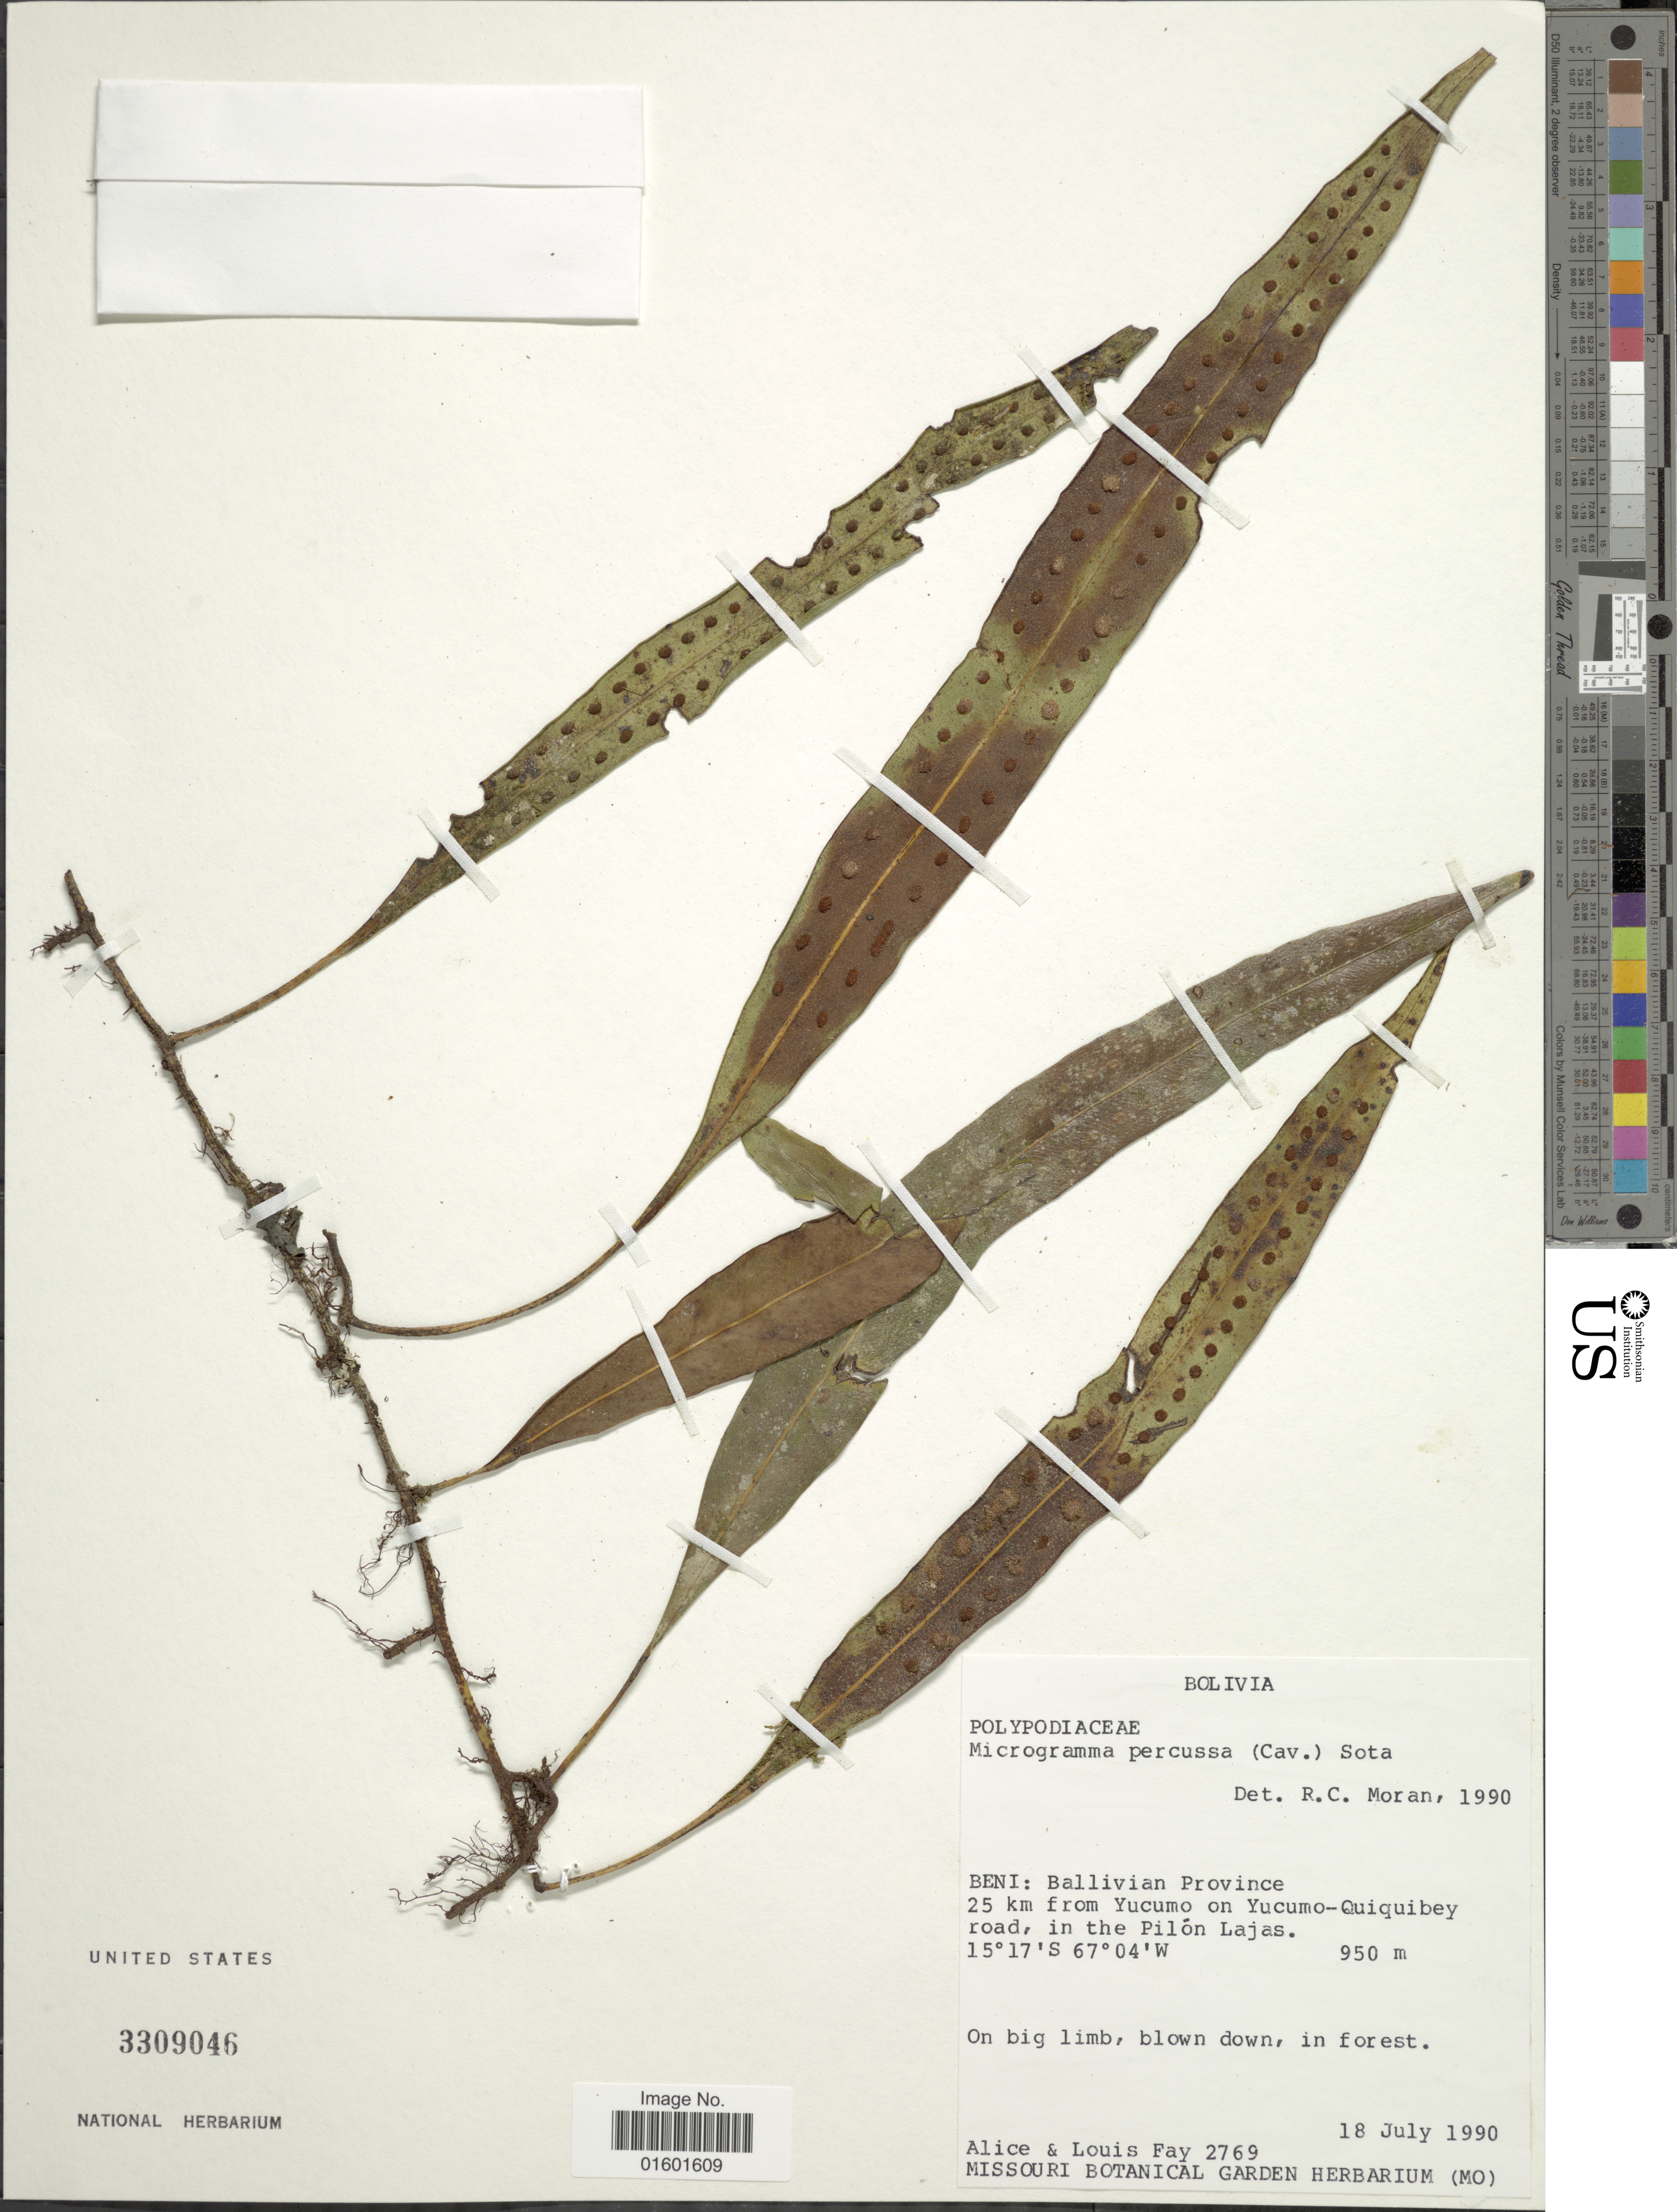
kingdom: Plantae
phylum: Tracheophyta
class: Polypodiopsida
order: Polypodiales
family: Polypodiaceae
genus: Microgramma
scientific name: Microgramma percussa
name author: (Cav.) de la Sota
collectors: A. Fay & L. Fay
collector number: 2769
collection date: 1990-07-18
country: Bolivia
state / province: Beni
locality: Ballivan Province 25 km from Yucumo on Yucumo-Quiquibey road, in the Pilon Lajas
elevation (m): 950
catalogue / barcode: US 3309046